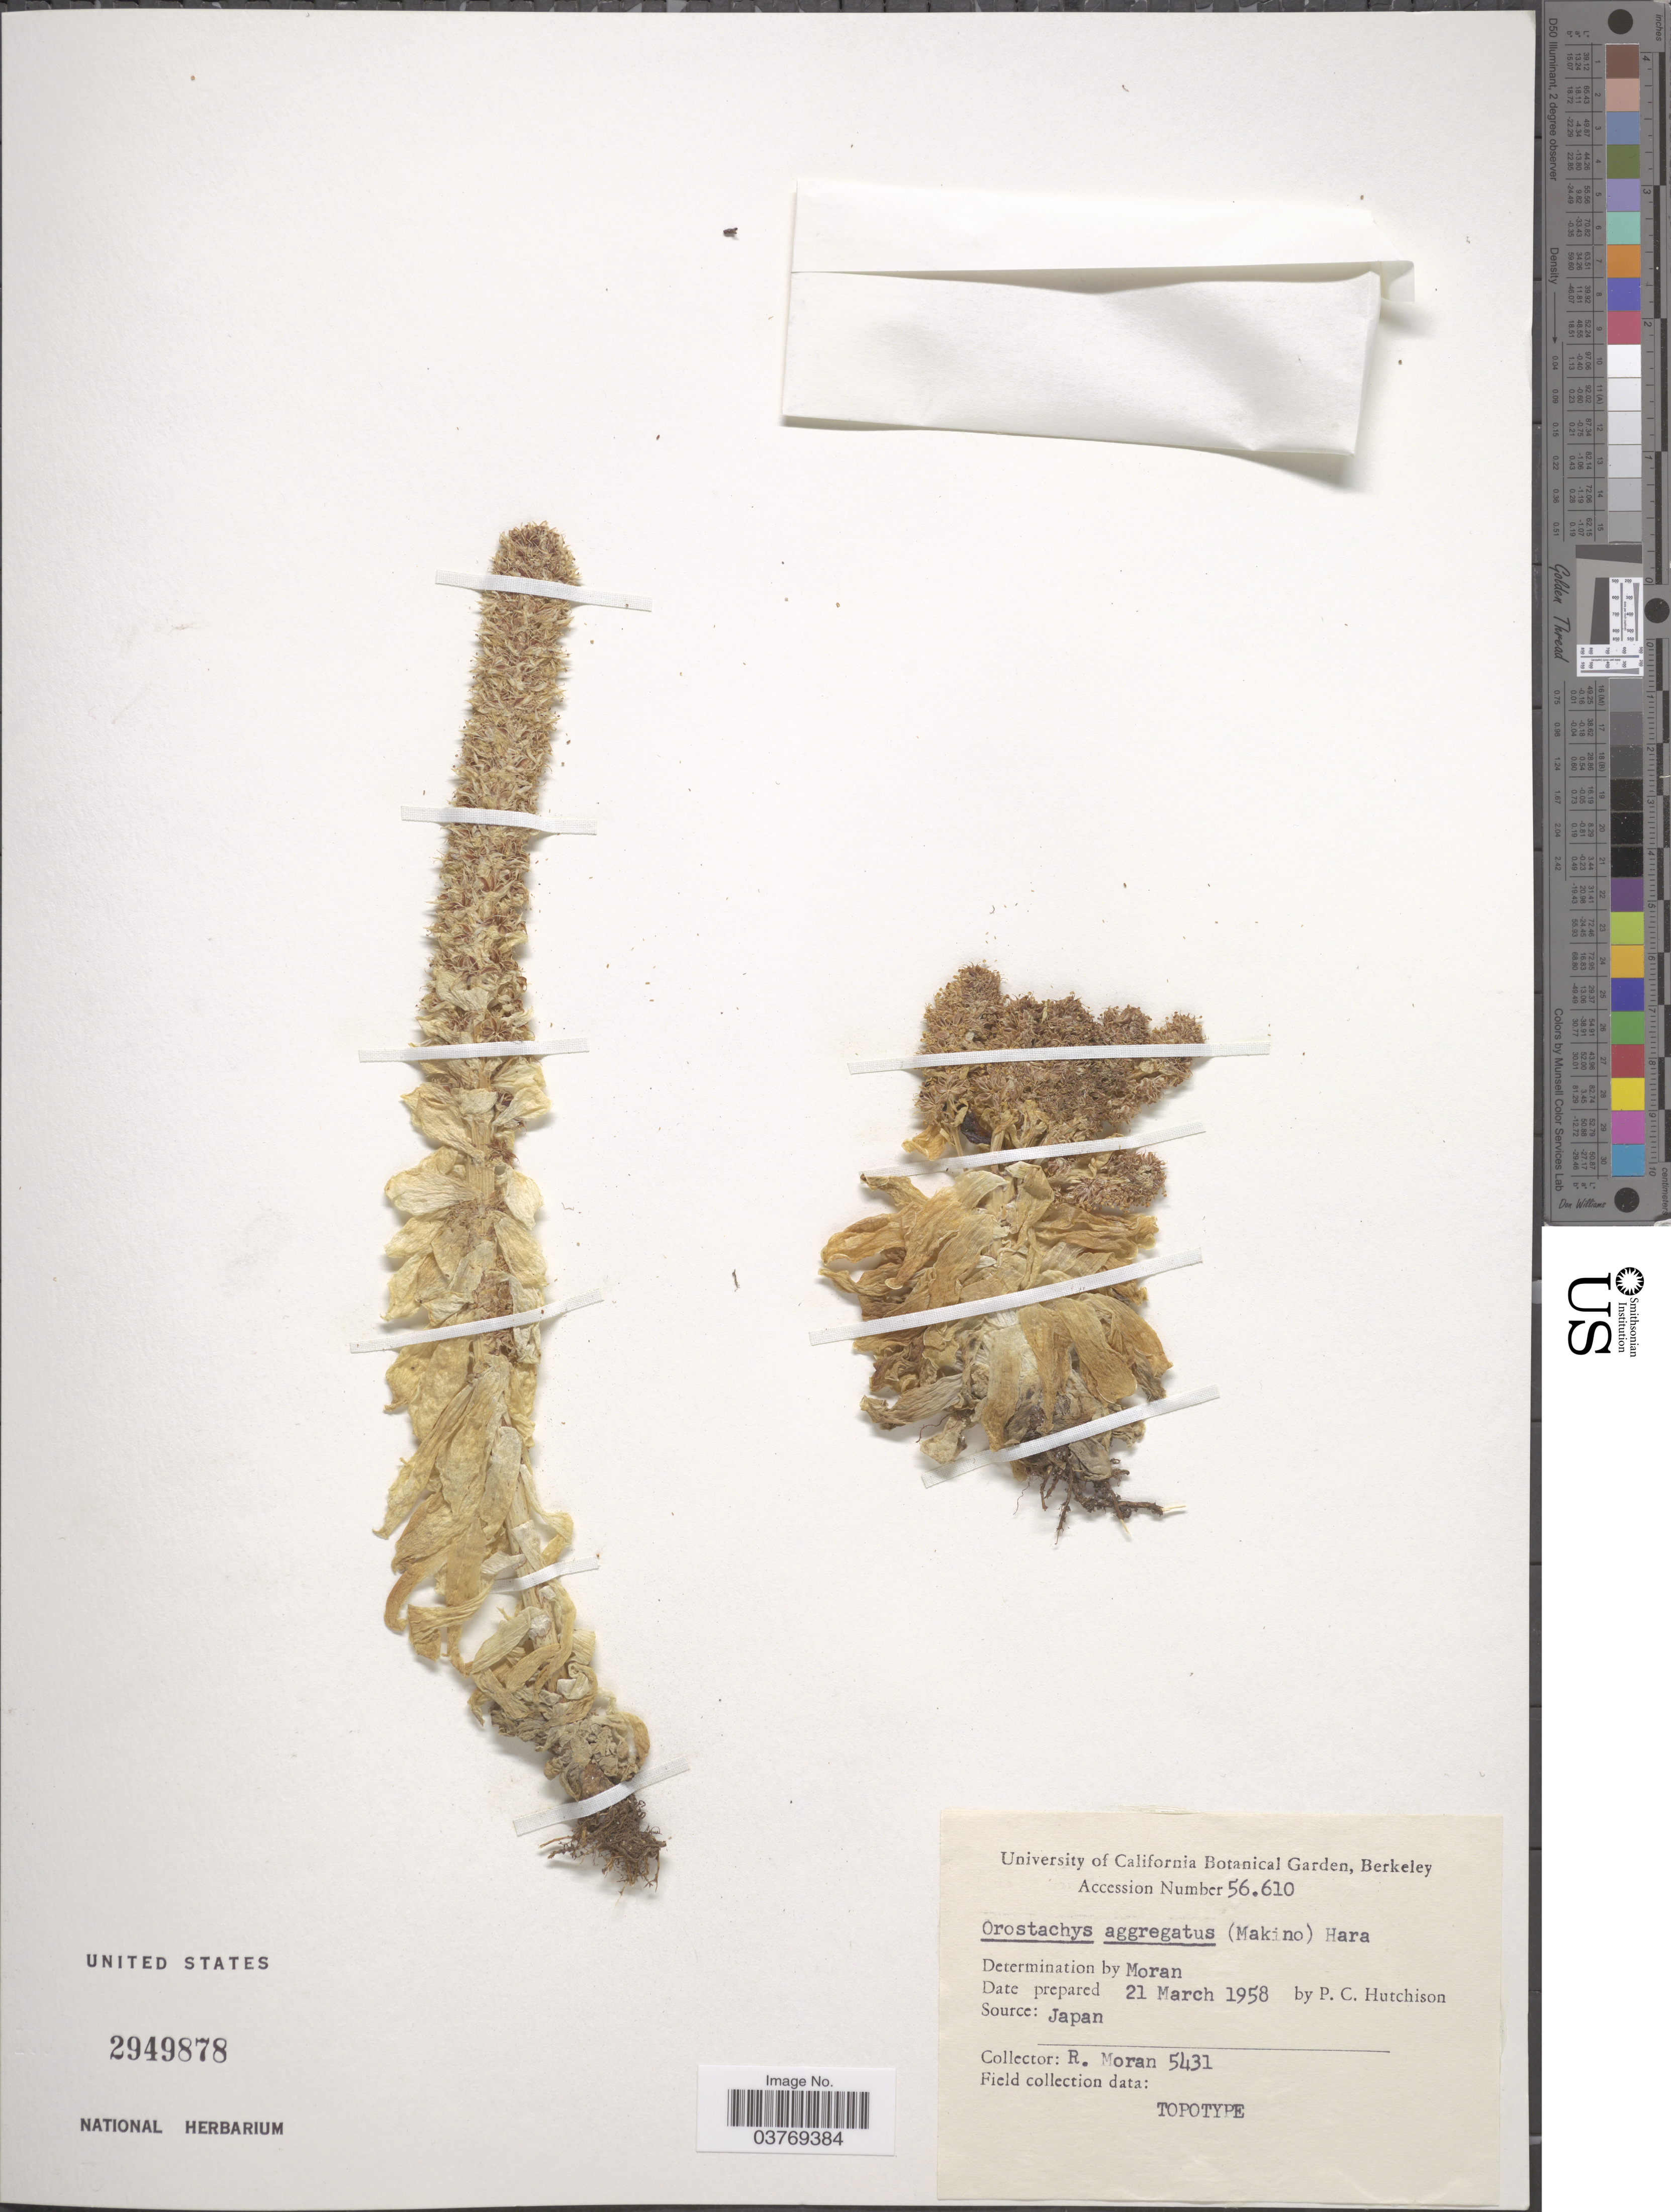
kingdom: Plantae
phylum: Tracheophyta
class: Magnoliopsida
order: Saxifragales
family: Crassulaceae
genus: Cotyledon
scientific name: Cotyledon aggregata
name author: Makino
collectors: P. C. Hutchison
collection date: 1958-03-21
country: United States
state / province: California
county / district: Alameda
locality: University of California Botanical Garden, Berkeley.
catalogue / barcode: US 2949878